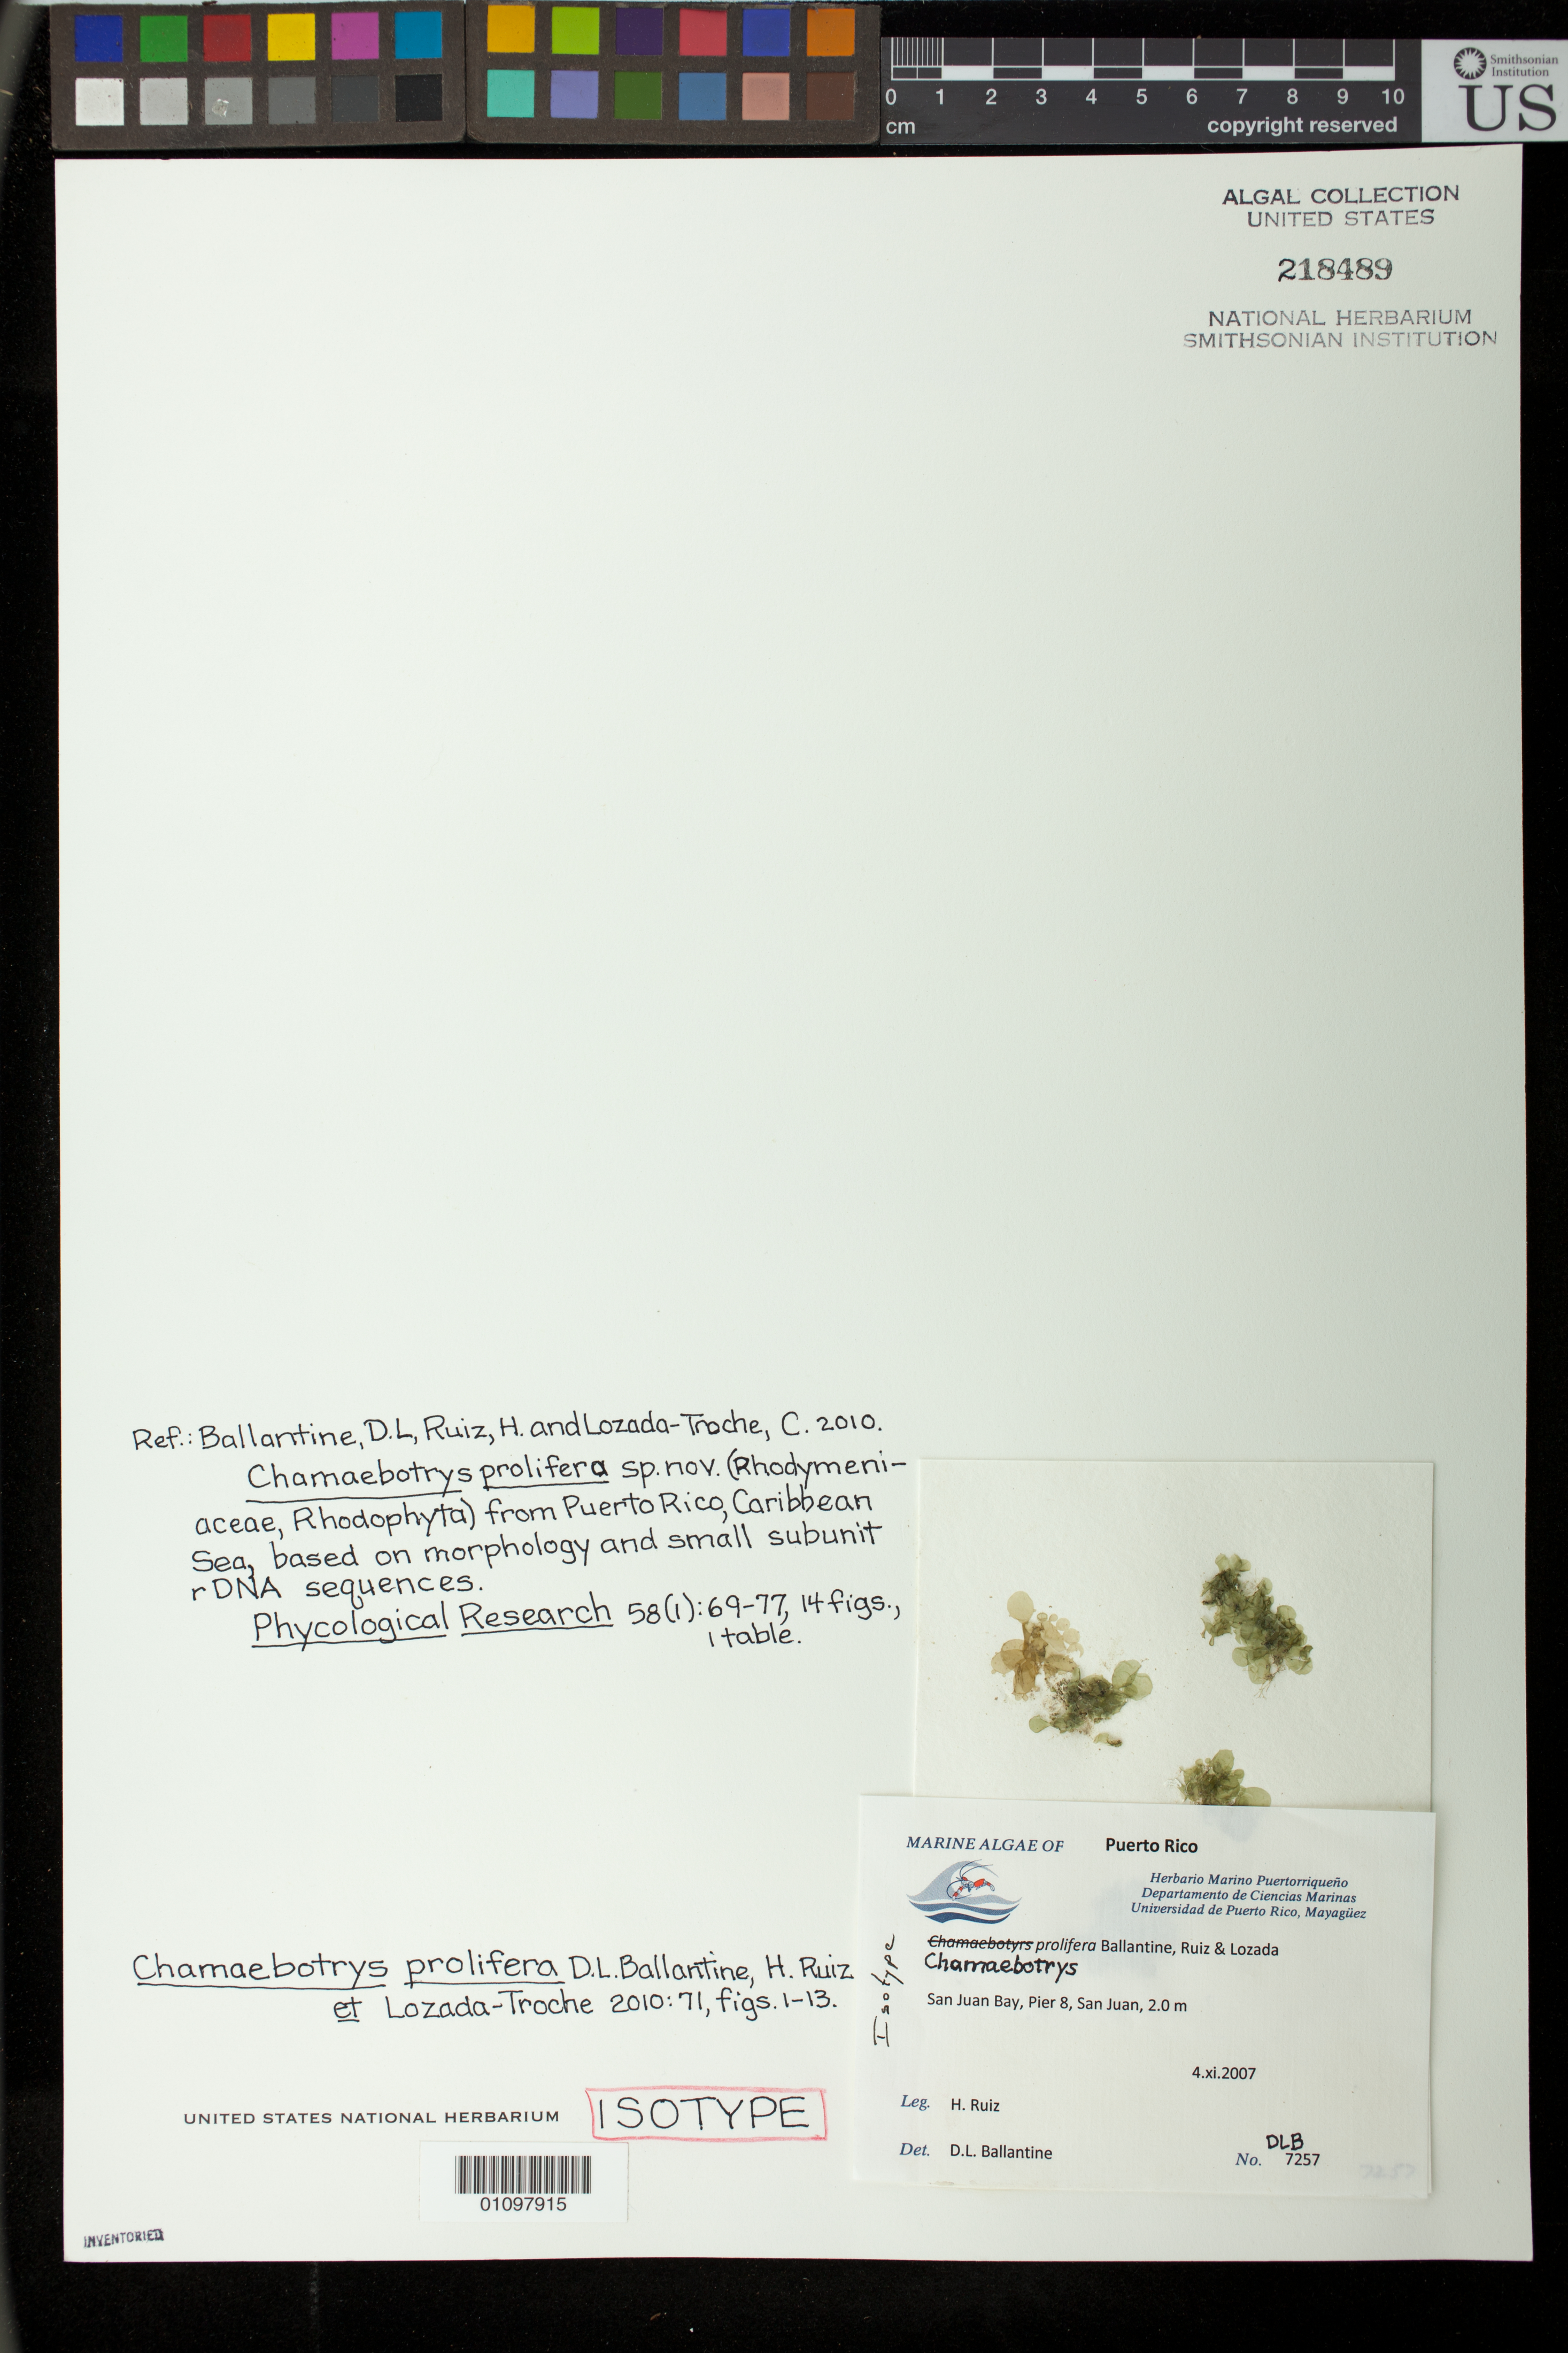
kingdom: Plantae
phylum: Rhodophyta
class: Florideophyceae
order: Rhodymeniales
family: Rhodymeniaceae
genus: Chamaebotrys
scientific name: Chamaebotrys prolifera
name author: D.L. Ballant. et al.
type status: Isotype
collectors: H. Ruiz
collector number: DLB 7257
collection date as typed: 04 Nov 2007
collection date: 2007-11-04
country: Puerto Rico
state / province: San Juan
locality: San Juan Bay (Pier 8), San Juan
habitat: Depth 2.0 m.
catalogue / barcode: US 218489